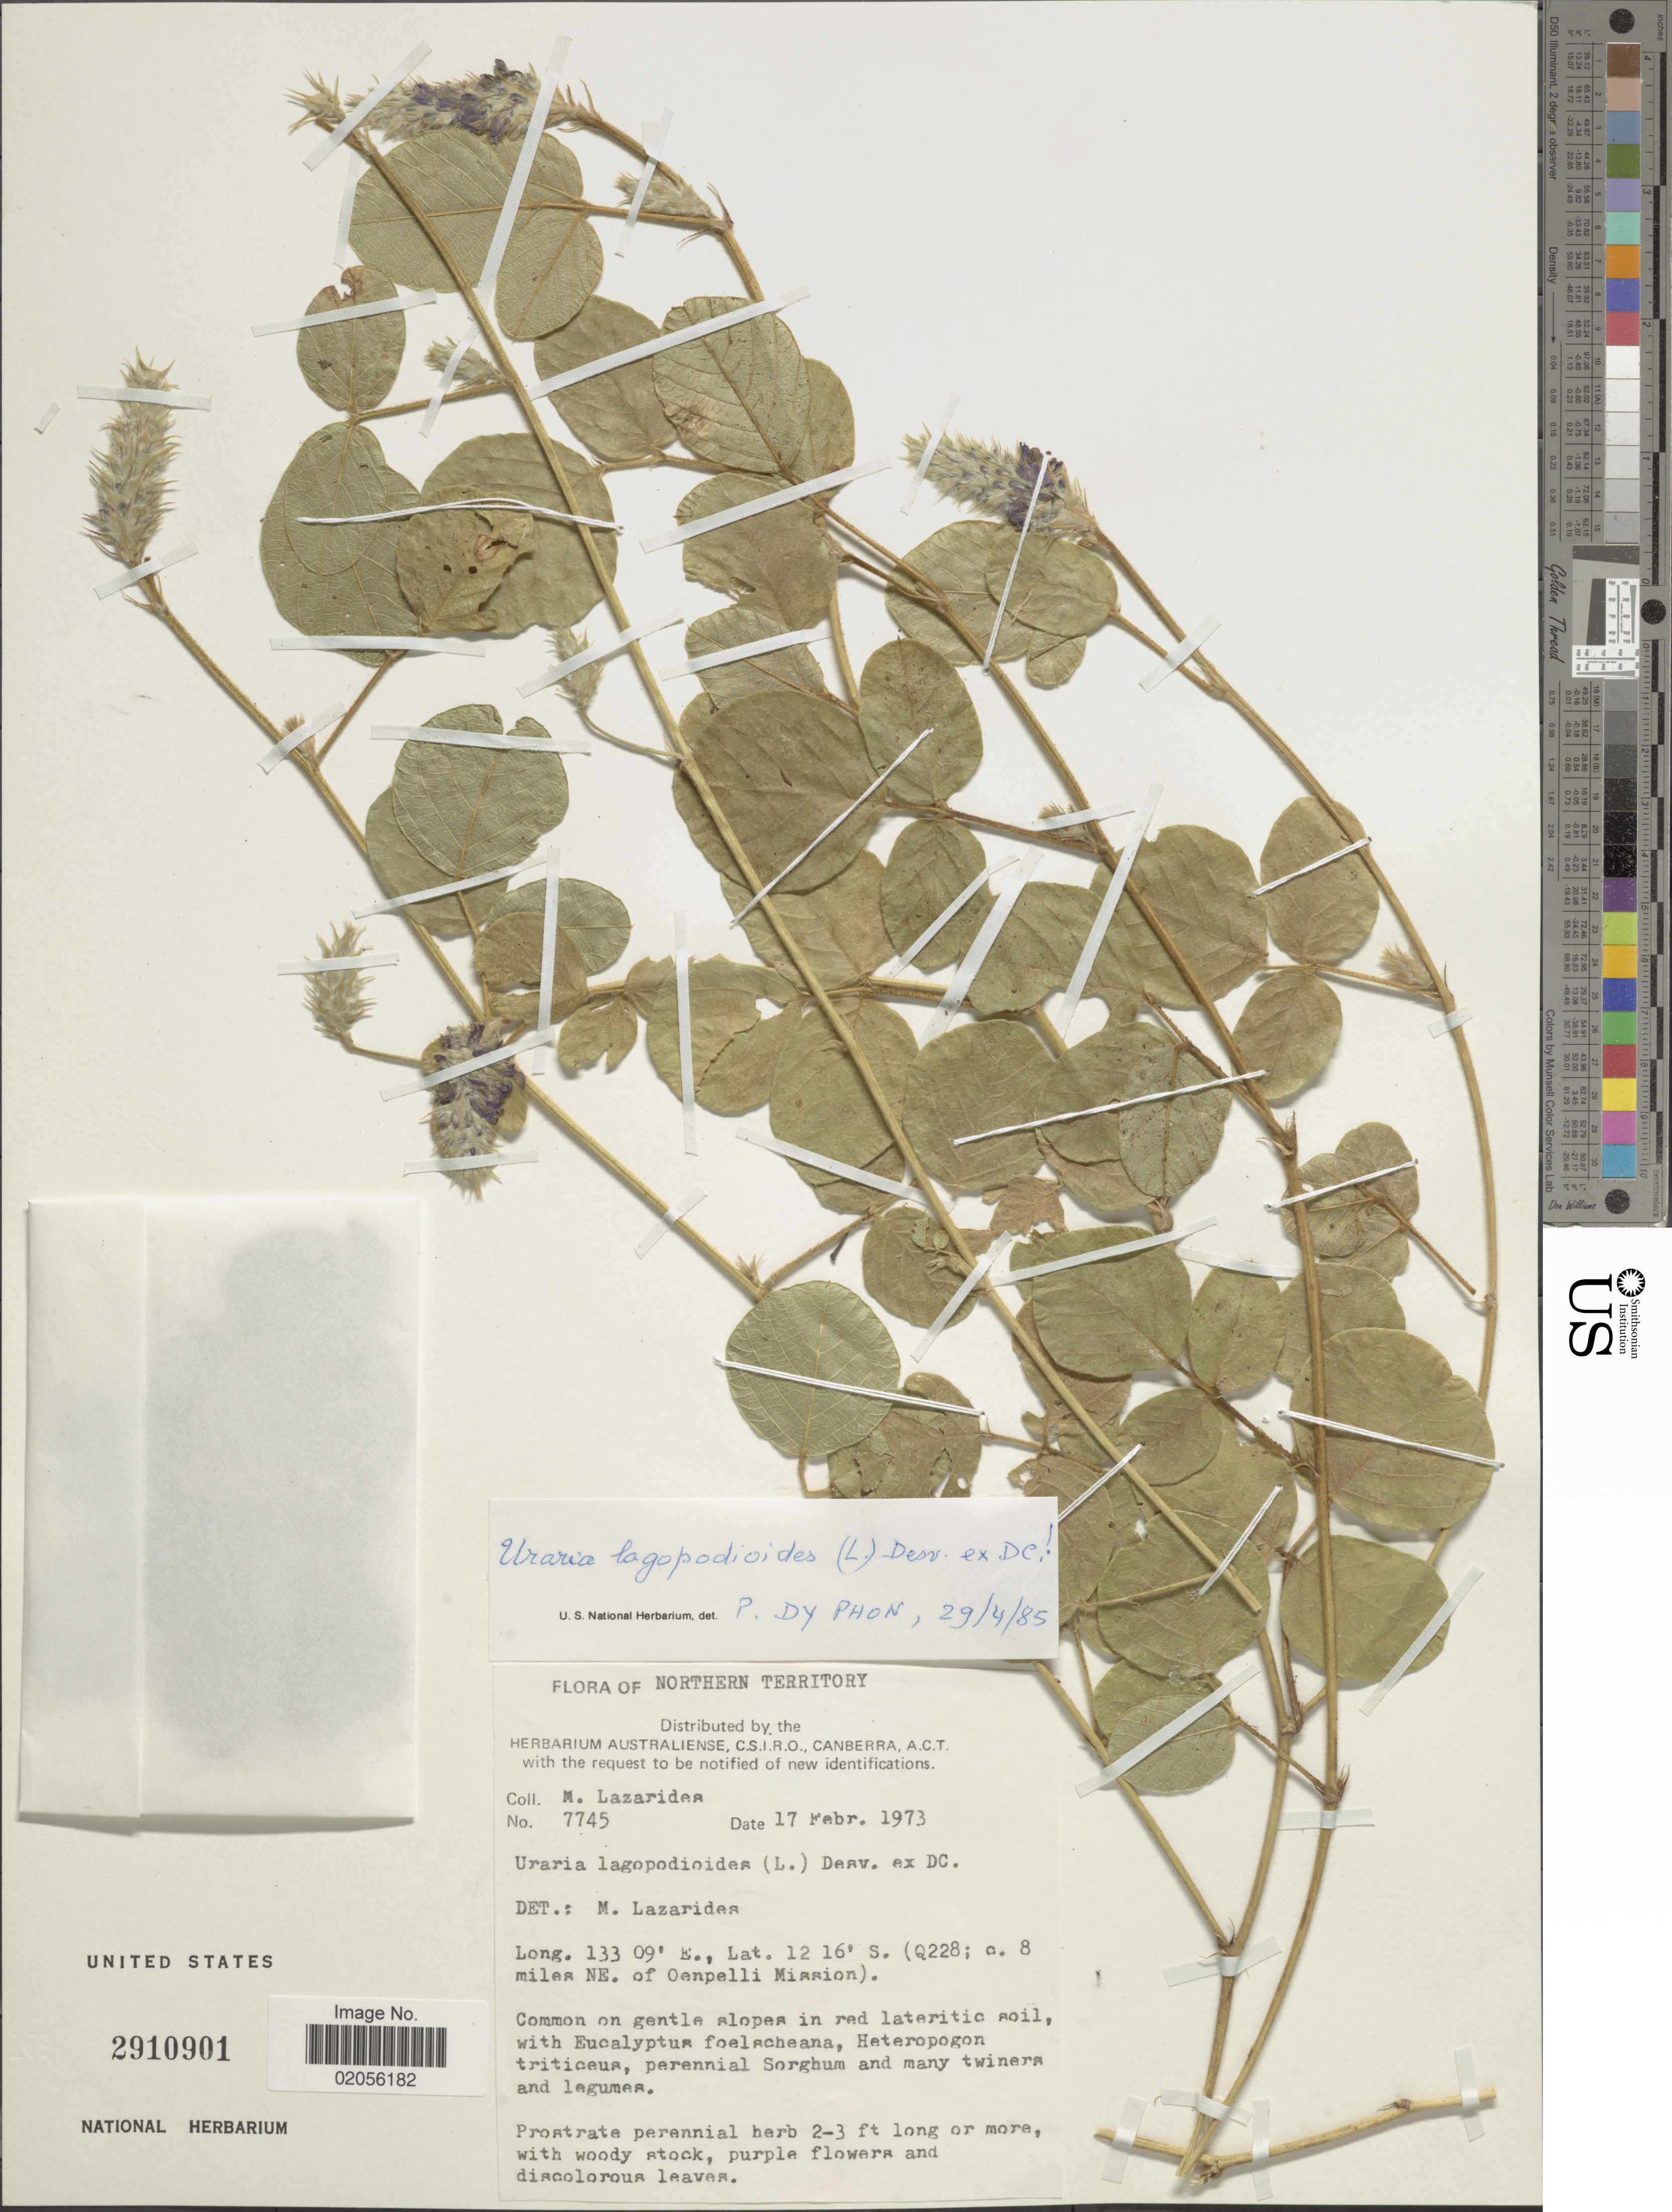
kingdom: Plantae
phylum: Tracheophyta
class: Magnoliopsida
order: Fabales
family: Fabaceae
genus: Uraria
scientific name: Uraria lagopodioides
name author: (L.) Desv. ex DC.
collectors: M. Lazarides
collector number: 7745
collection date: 1973-02-17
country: Australia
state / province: Northern Territory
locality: (Q228; c. 8 miles NE. of Oenpelli Mission)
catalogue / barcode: US 2910901